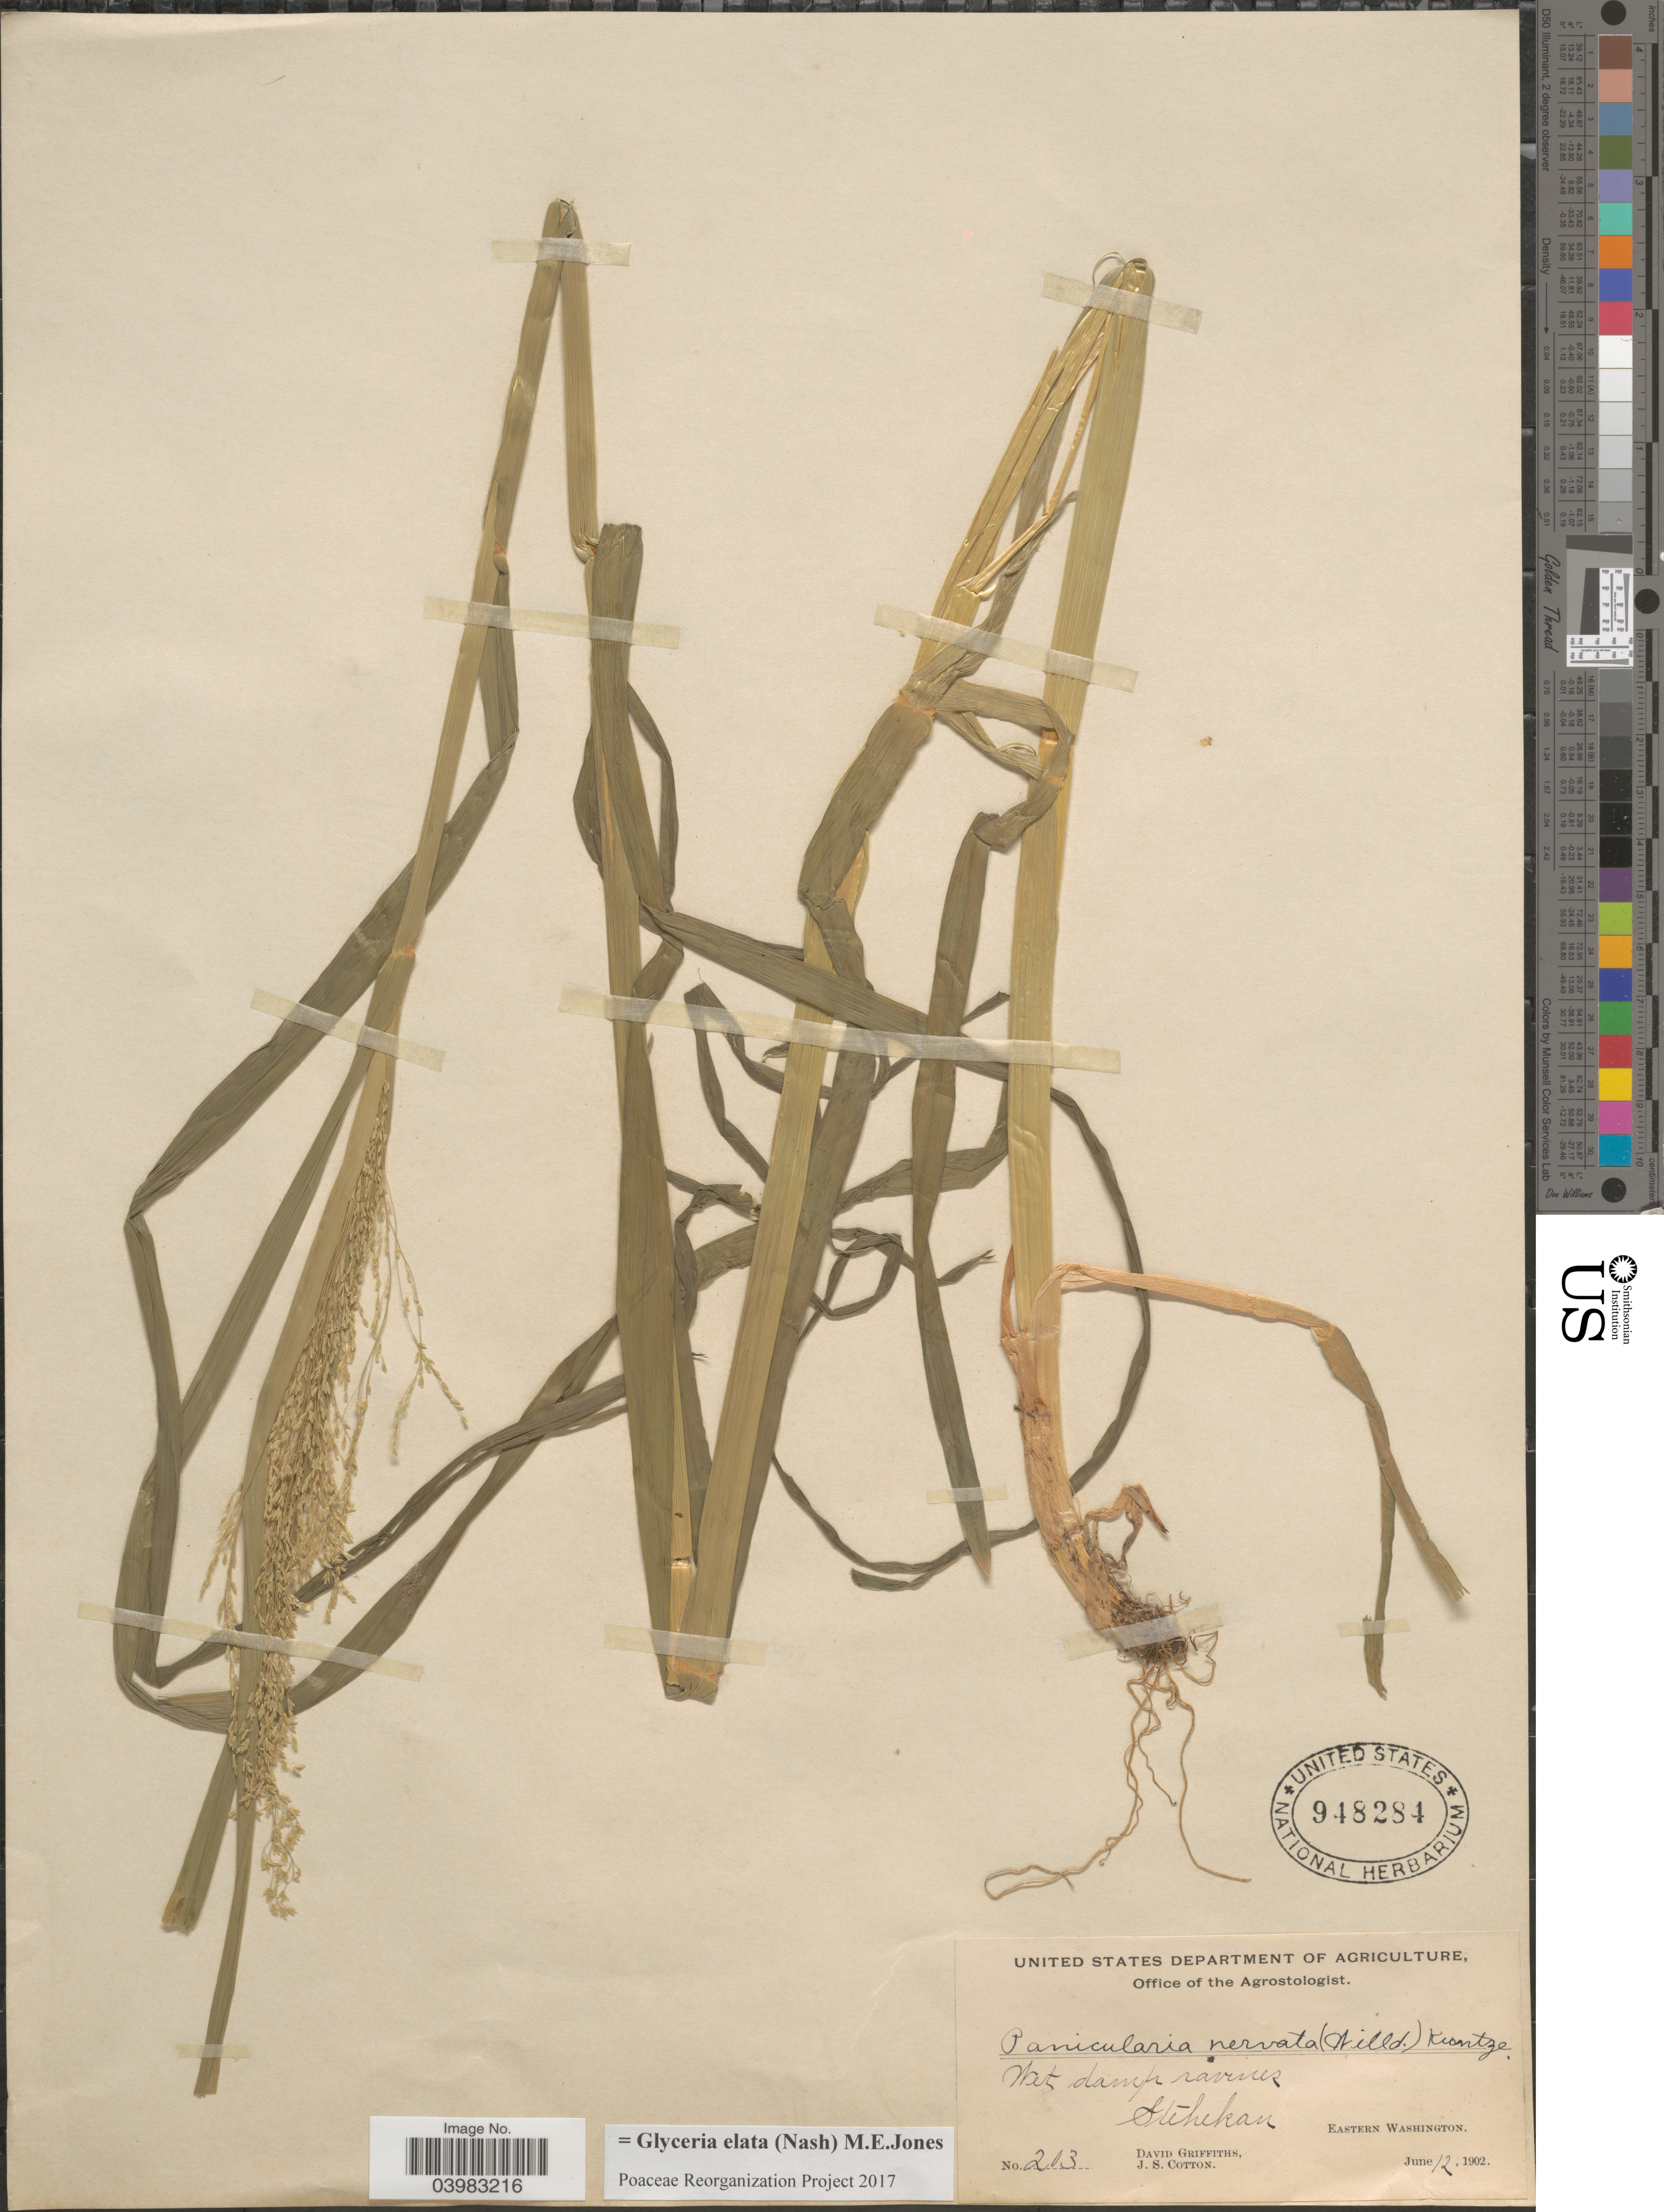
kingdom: Plantae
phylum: Tracheophyta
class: Liliopsida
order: Poales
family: Poaceae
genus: Glyceria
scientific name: Glyceria elata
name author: (Nash) M.E. Jones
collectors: D. Griffiths & J. S. Cotton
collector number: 203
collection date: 1902-06-12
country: United States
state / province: Washington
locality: Stehekan. Eastern Washington.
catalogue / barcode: US 948284